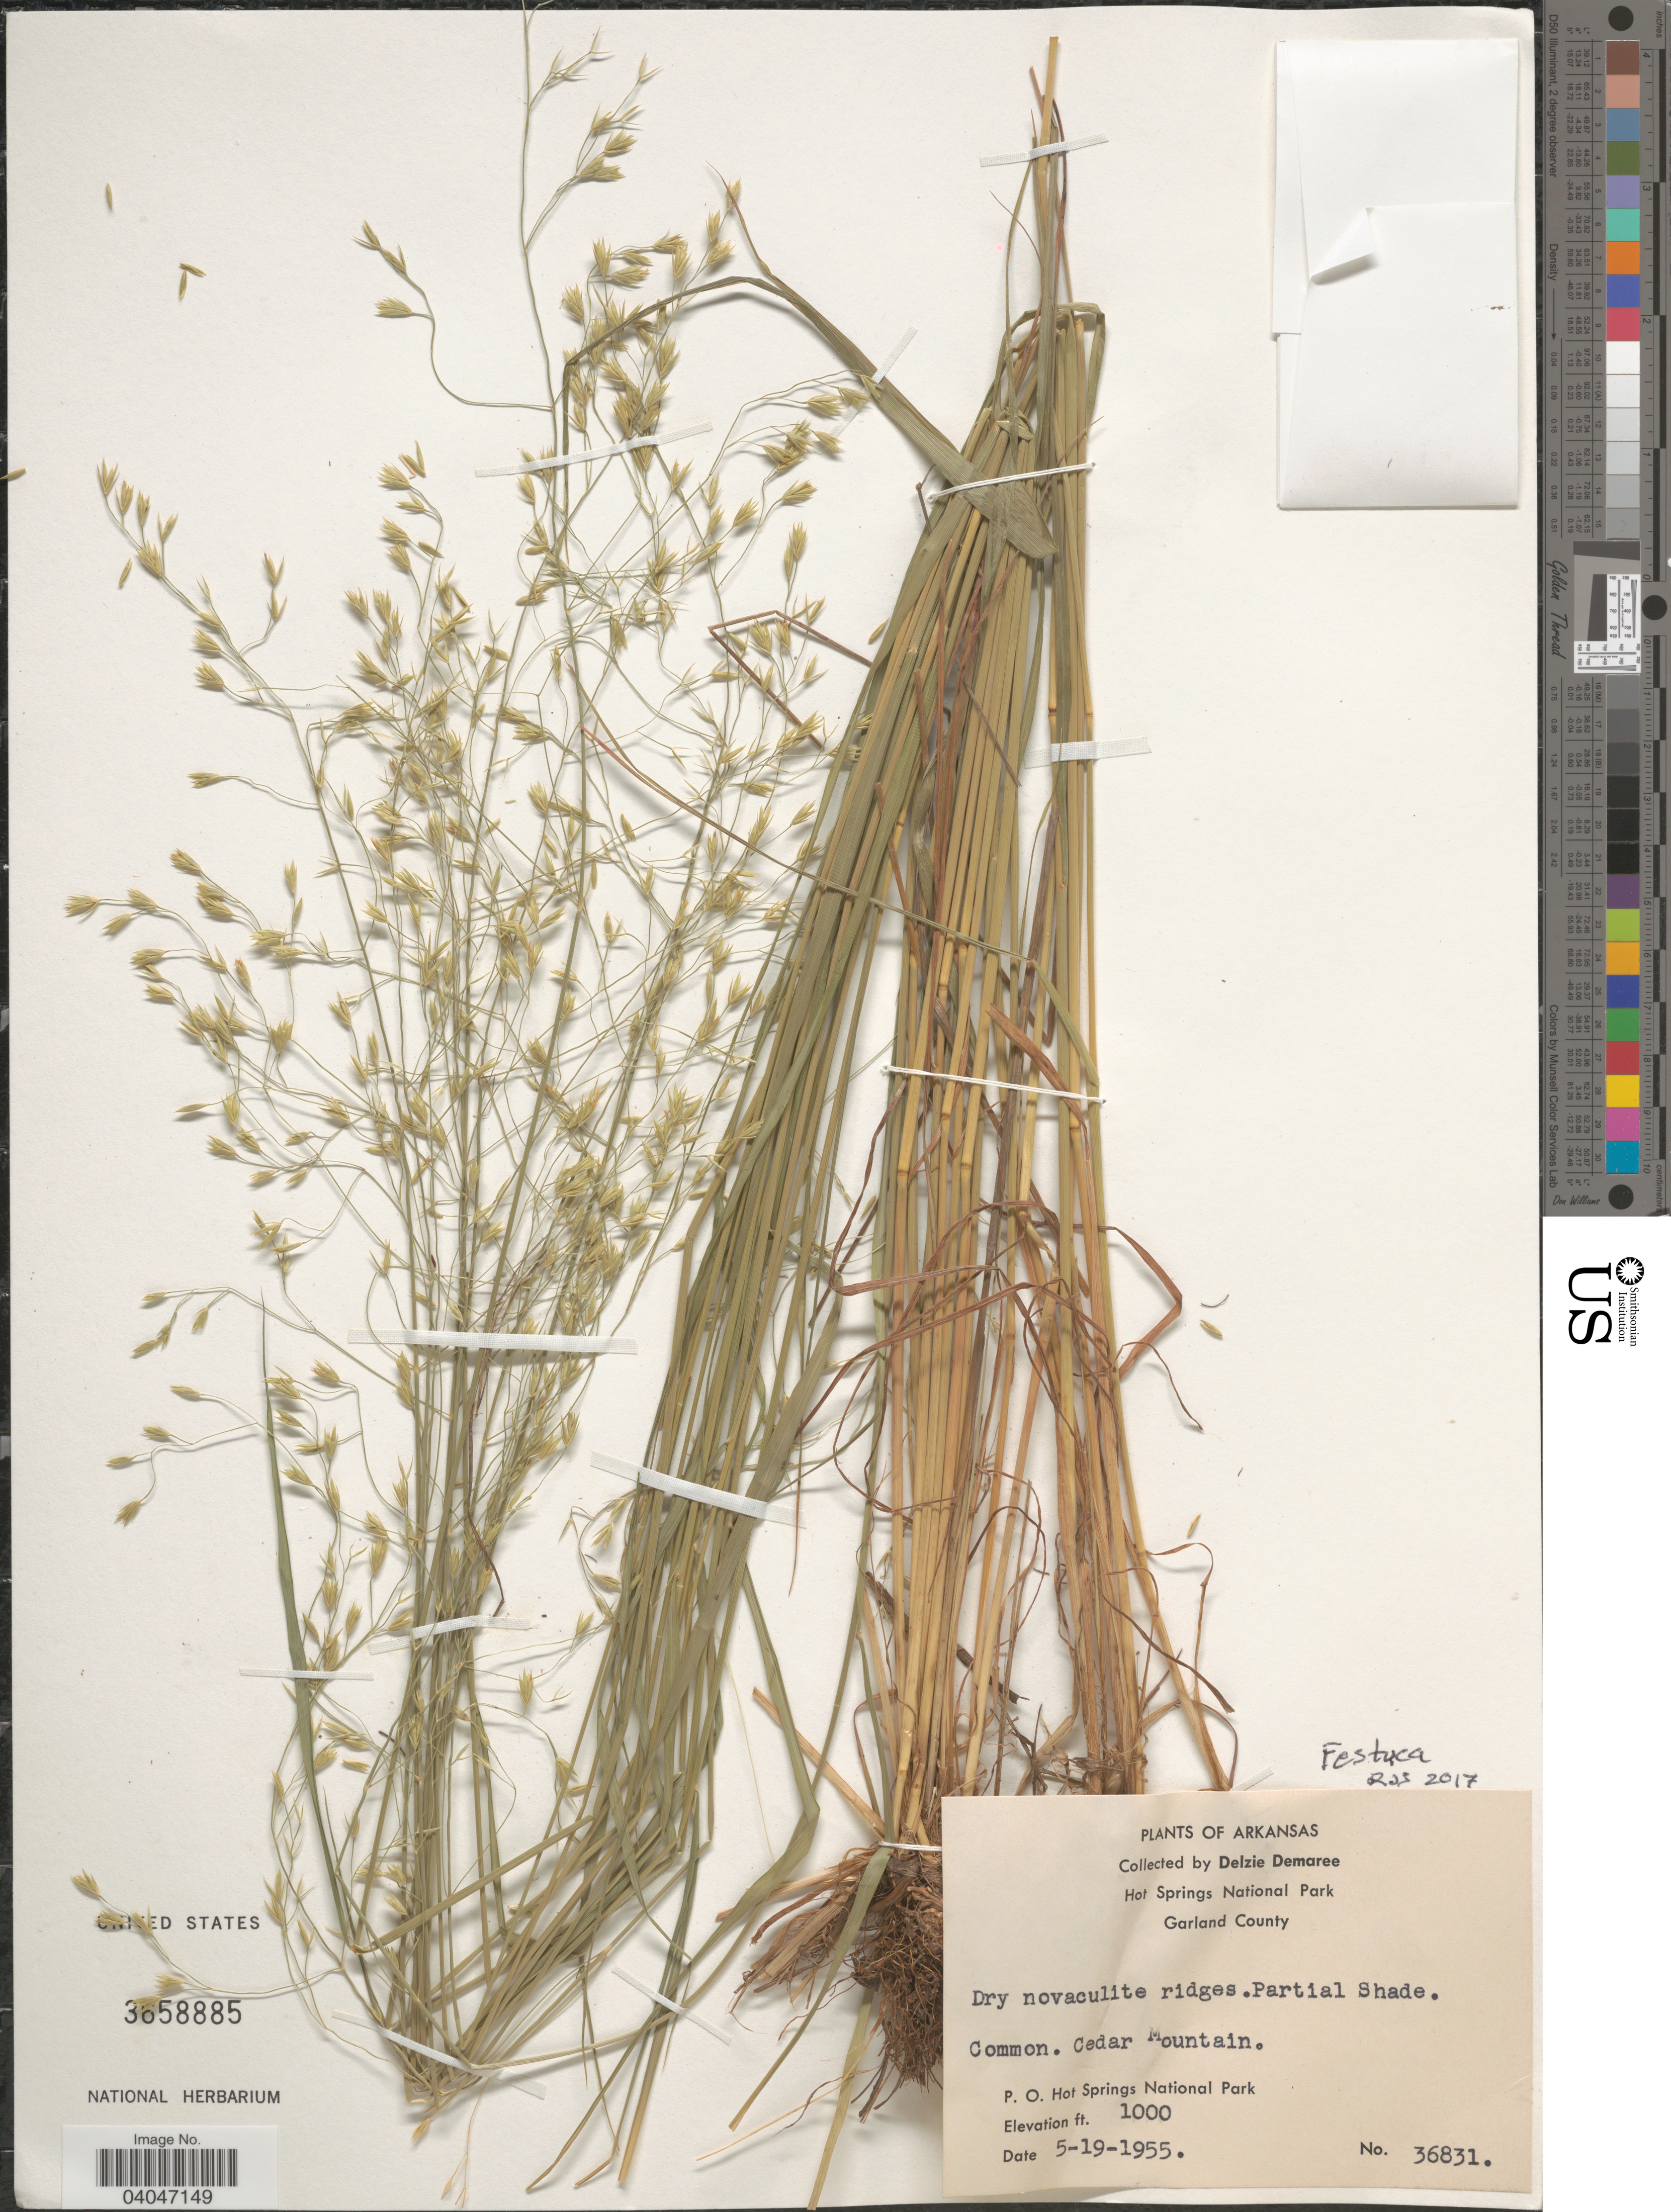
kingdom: Plantae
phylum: Tracheophyta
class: Liliopsida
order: Poales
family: Poaceae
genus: Festuca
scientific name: Festuca sp.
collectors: D. Demaree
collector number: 36831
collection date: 1955-05-19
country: United States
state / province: Arkansas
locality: Hot Springs National Park. Garland County. Cedar Mountain. P.O. Hot Springs National Park.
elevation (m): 305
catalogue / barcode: US 3658885